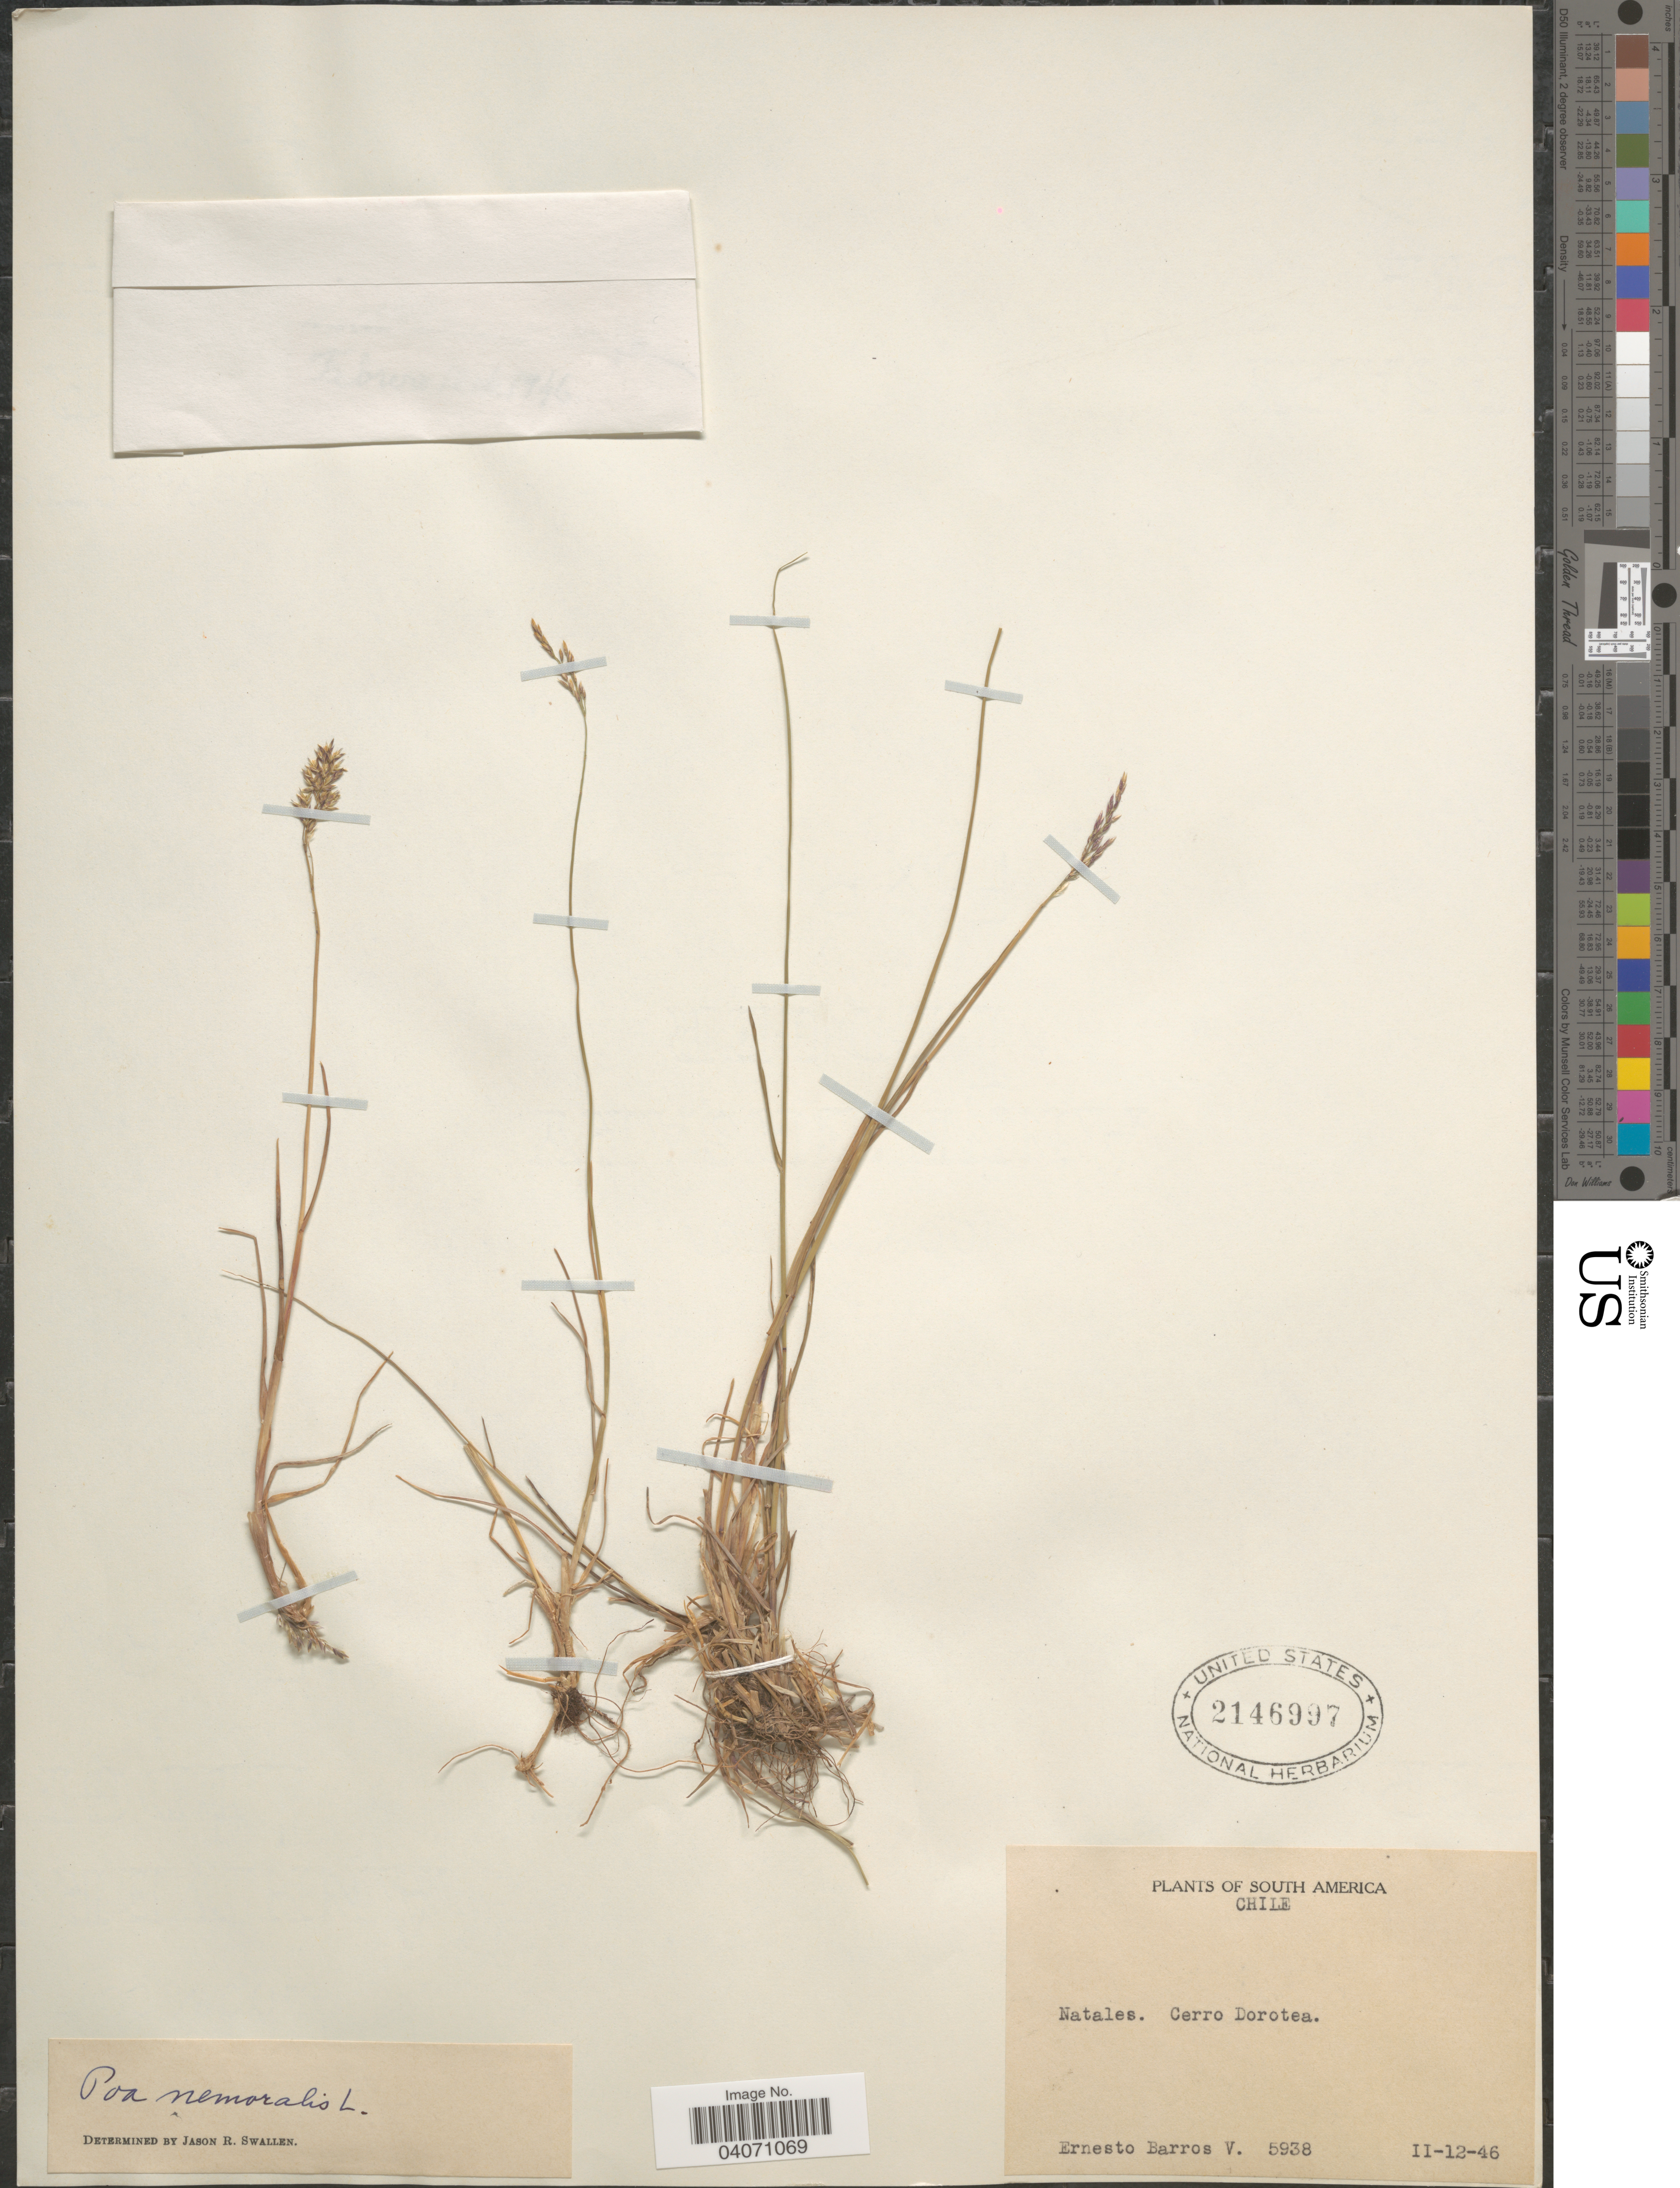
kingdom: Plantae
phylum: Tracheophyta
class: Liliopsida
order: Poales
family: Poaceae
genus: Poa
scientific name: Poa nemoralis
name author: L.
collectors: E. Barros V.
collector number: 5938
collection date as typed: Transcribed d/m/y: 11/12/46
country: Chile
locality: Natales. Cerro Dorotea.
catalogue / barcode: US 2146997